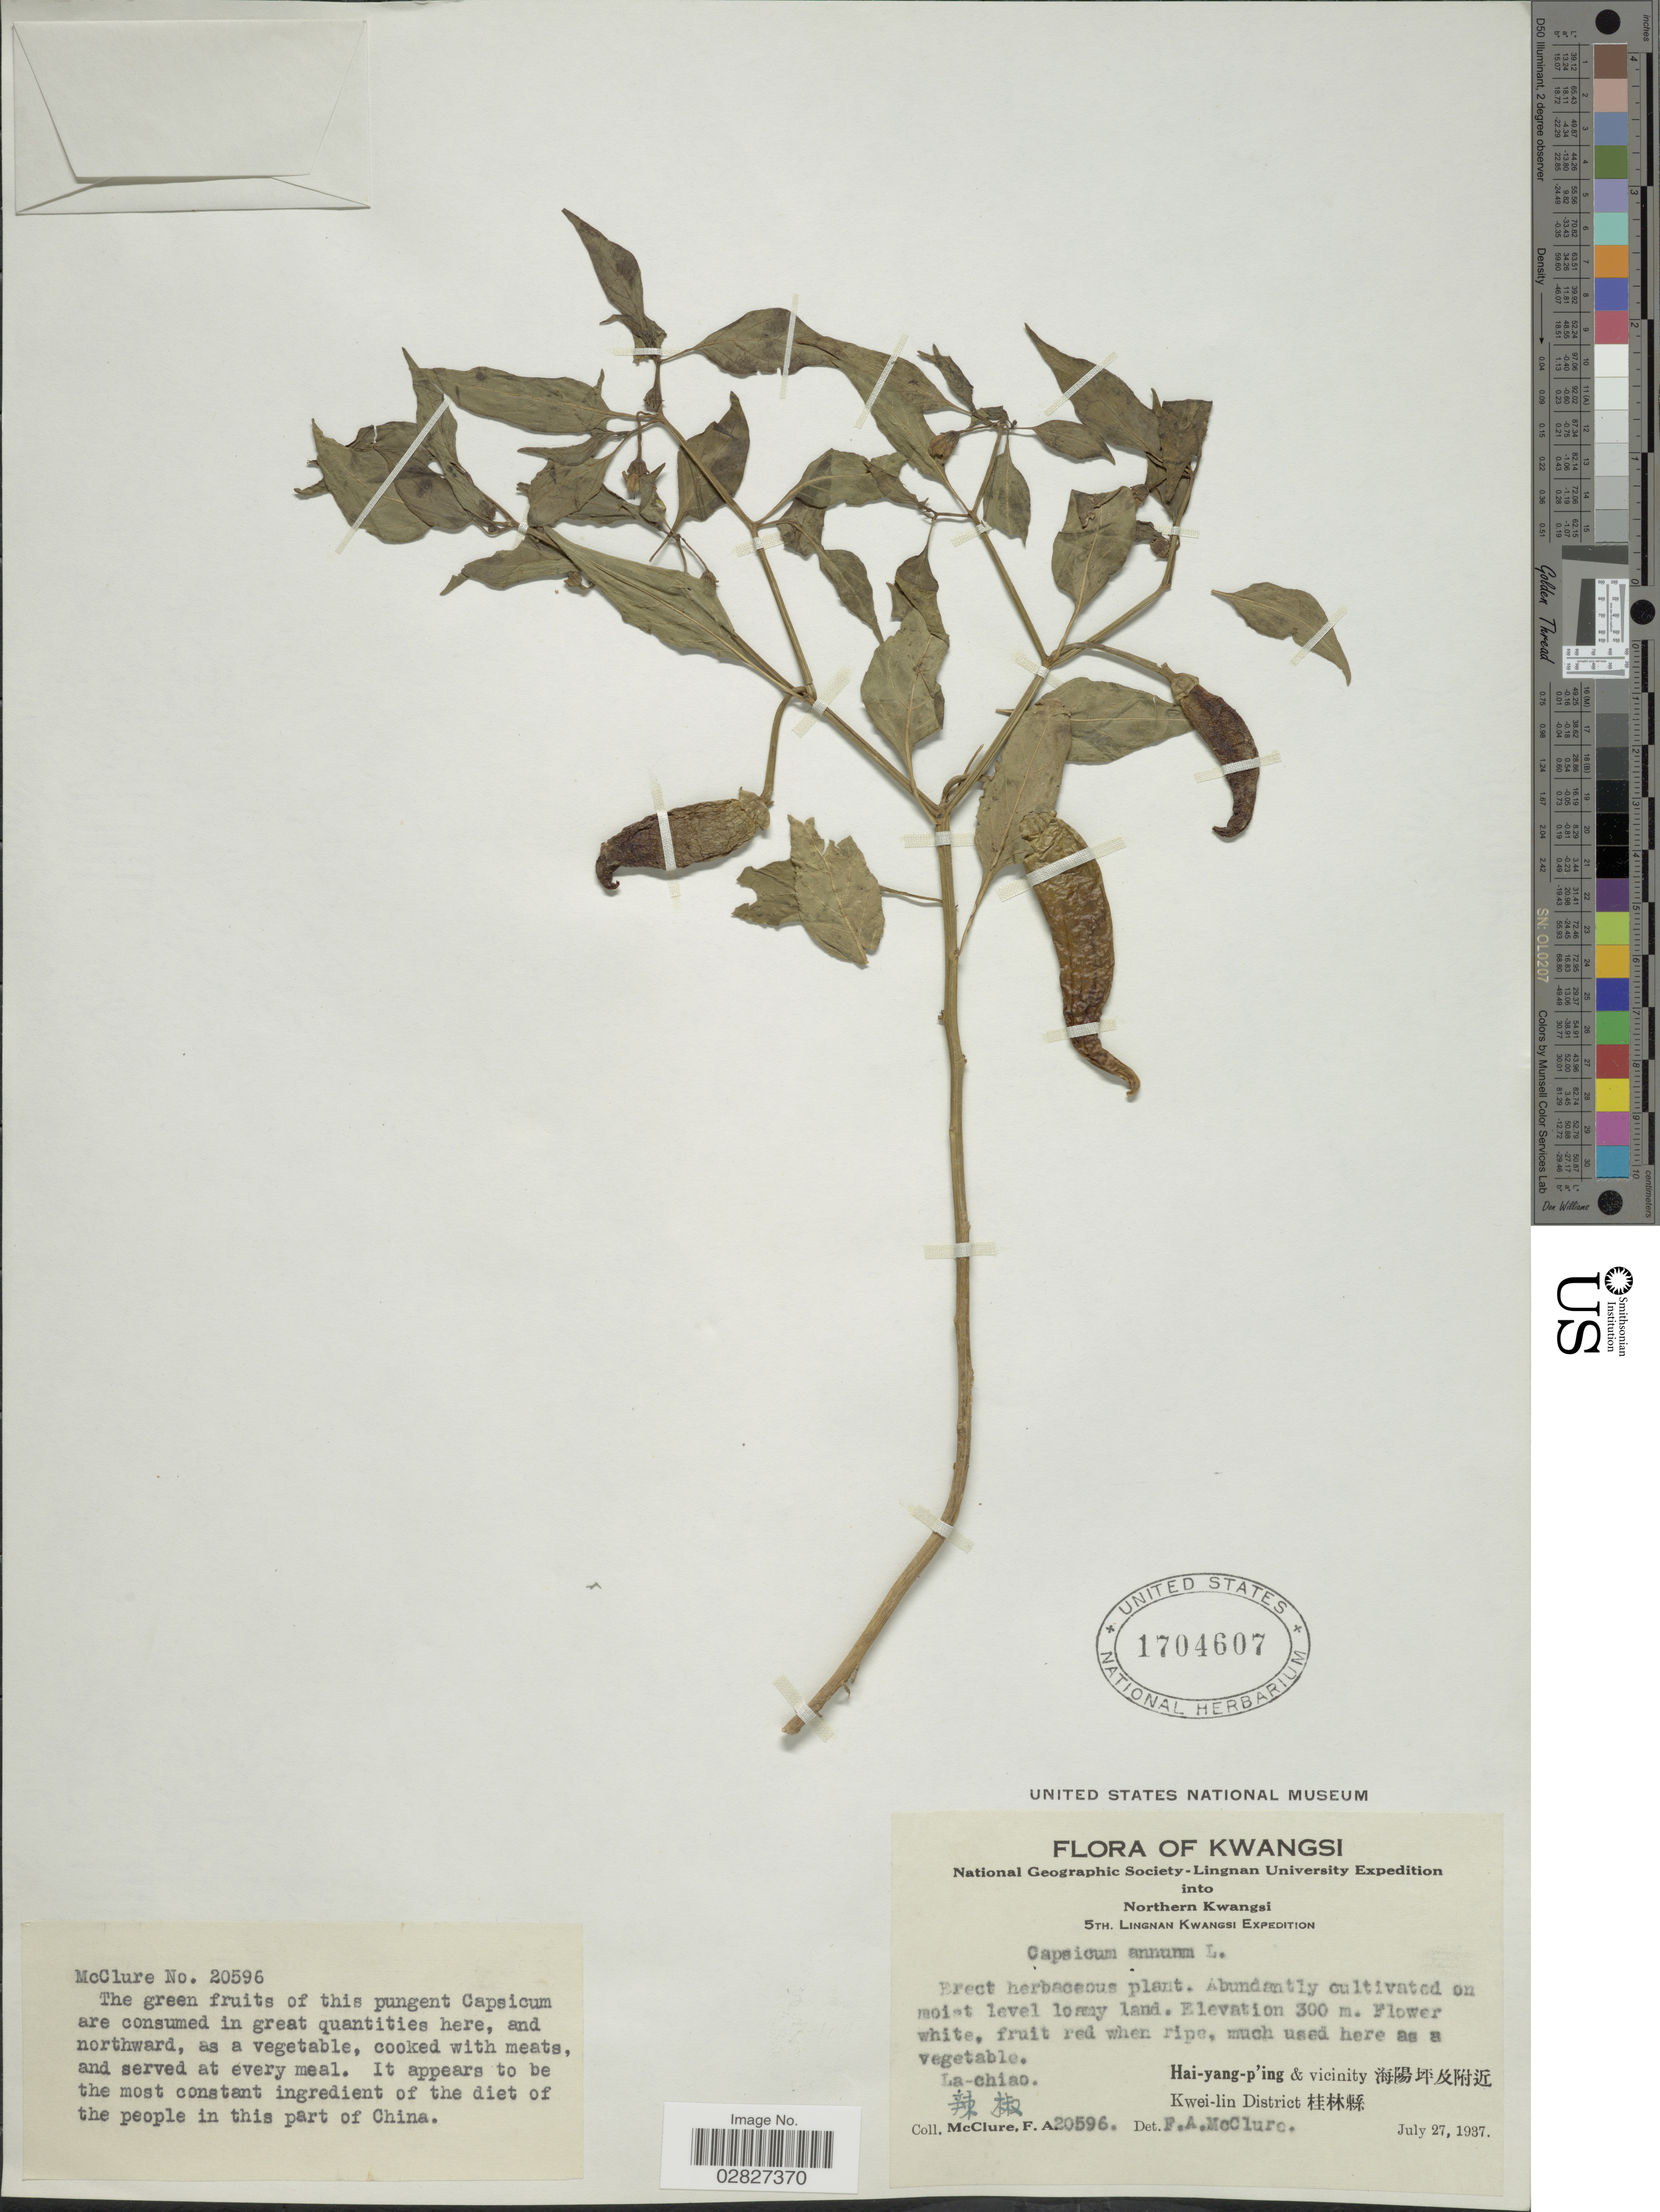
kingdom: Plantae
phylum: Tracheophyta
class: Magnoliopsida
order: Solanales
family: Solanaceae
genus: Capsicum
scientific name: Capsicum annuum 'Habanero'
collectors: F. A. McClure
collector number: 20596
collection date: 1937-07-27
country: China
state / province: Guangxi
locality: Kwangsi. Northern Kwangsi. La-chiao. X. Hai-yang-p'ing & vicinity X. Kwei-lin District X.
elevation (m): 300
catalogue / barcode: US 1704607